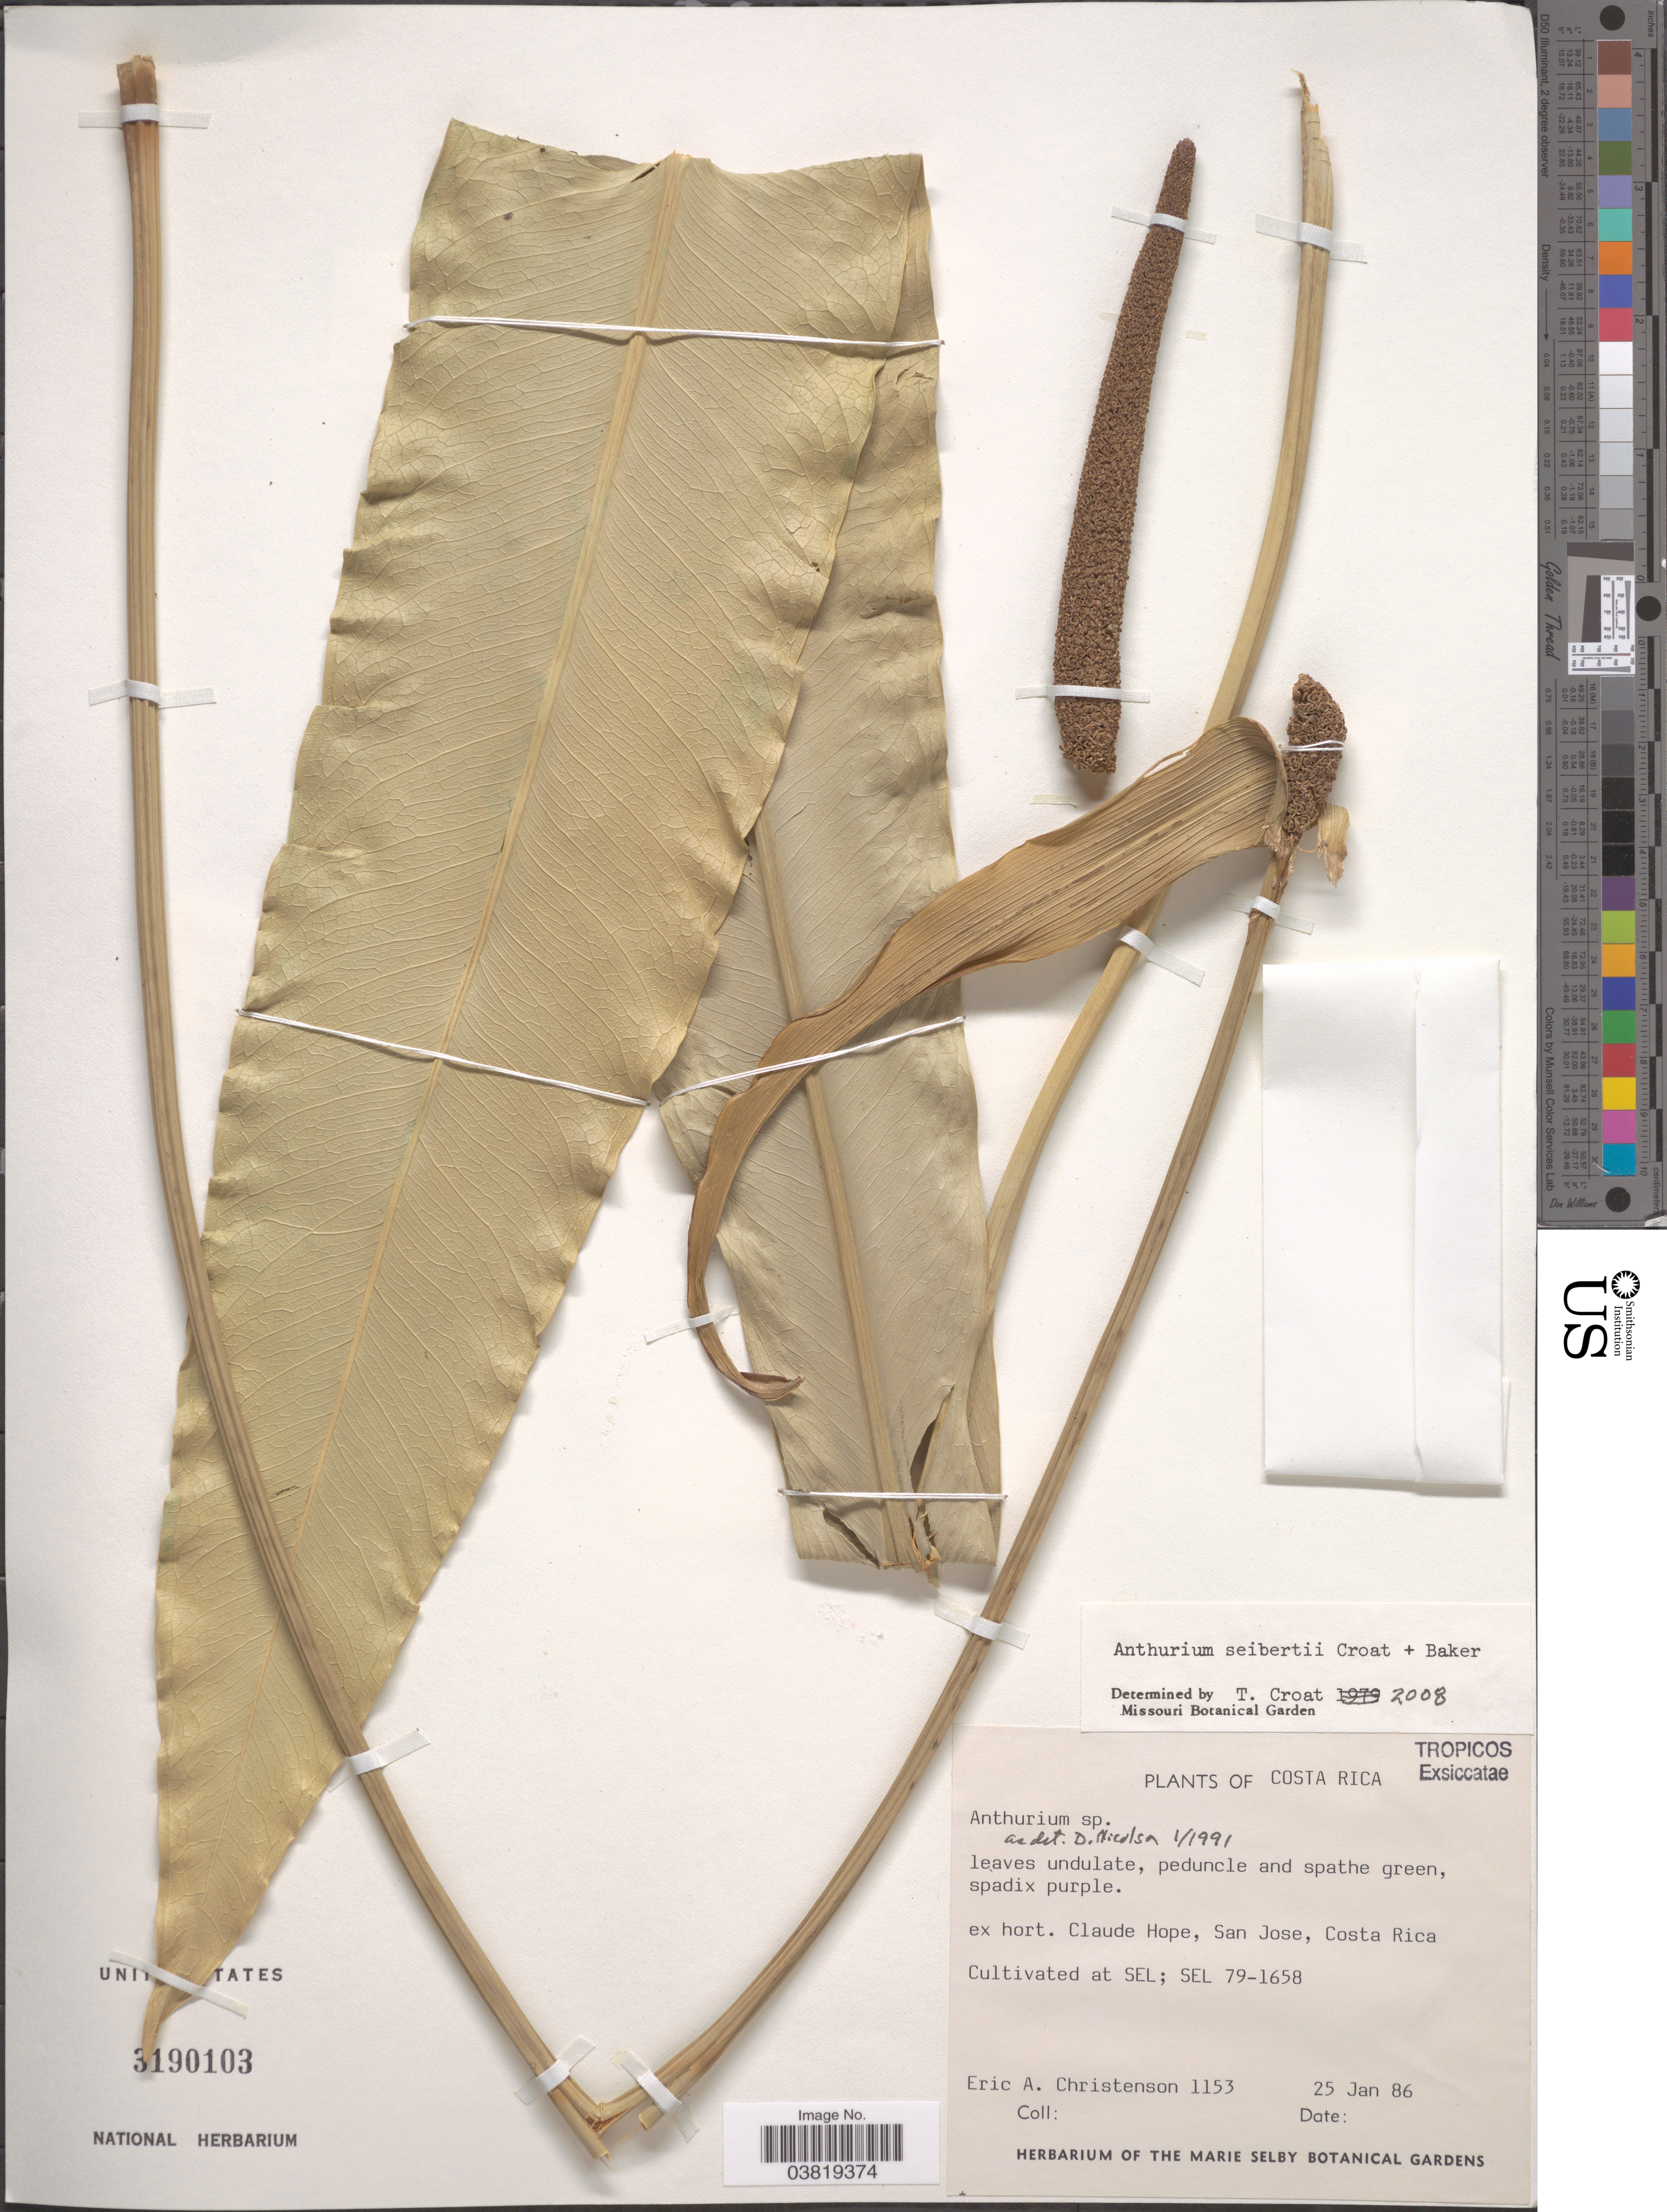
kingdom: Plantae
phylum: Tracheophyta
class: Liliopsida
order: Alismatales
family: Araceae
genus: Anthurium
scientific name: Anthurium seibertii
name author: Croat & R.A. Baker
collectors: E. A. Christenson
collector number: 1153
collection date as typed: Transcribed d/m/y: 25/1/86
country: Costa Rica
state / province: San José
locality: Ex. hort. Claude Hope. SEL; SEL 79-1658. [unsure placement]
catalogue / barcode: US 3190103